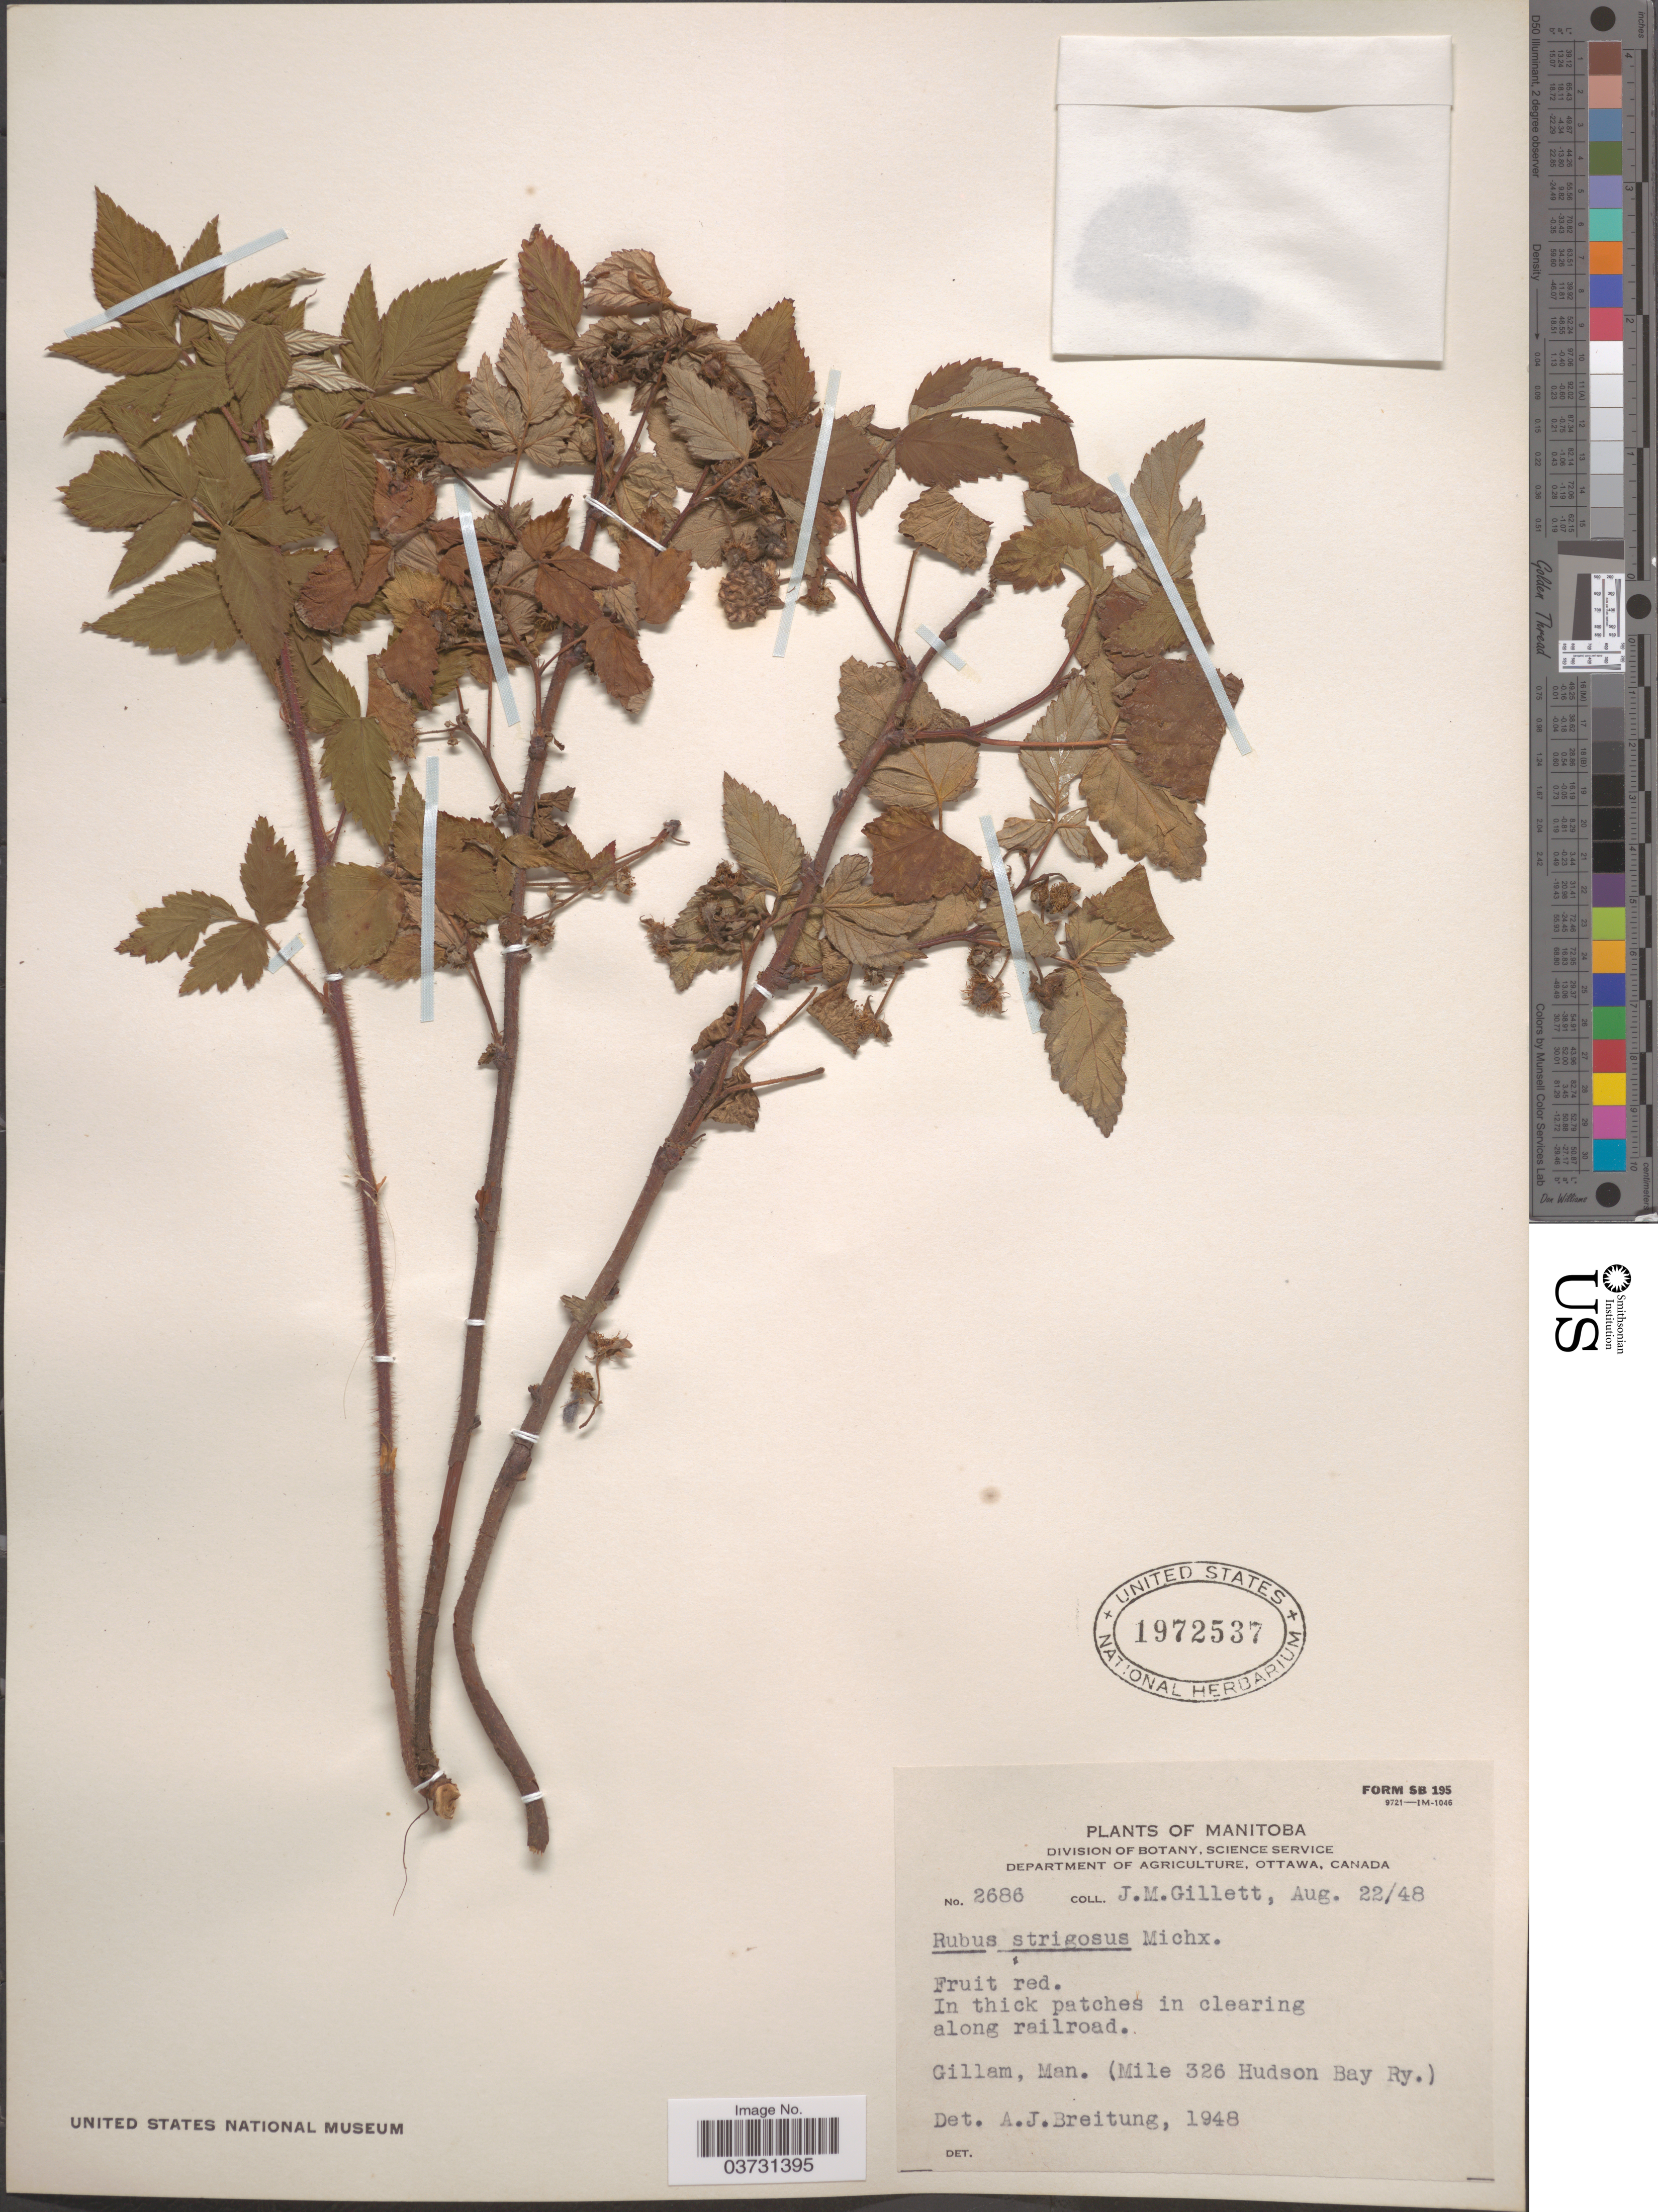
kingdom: Plantae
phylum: Tracheophyta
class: Magnoliopsida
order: Rosales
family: Rosaceae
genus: Rubus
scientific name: Rubus strigosus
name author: Michx.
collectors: J. M. Gillett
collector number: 2686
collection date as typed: Transcribed d/m/y: 22/8/48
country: Canada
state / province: Manitoba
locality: In thick patches in clearing along railroad. Gillam, Man. (Mile 326 Hudson Bay Ry.).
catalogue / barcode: US 1972537